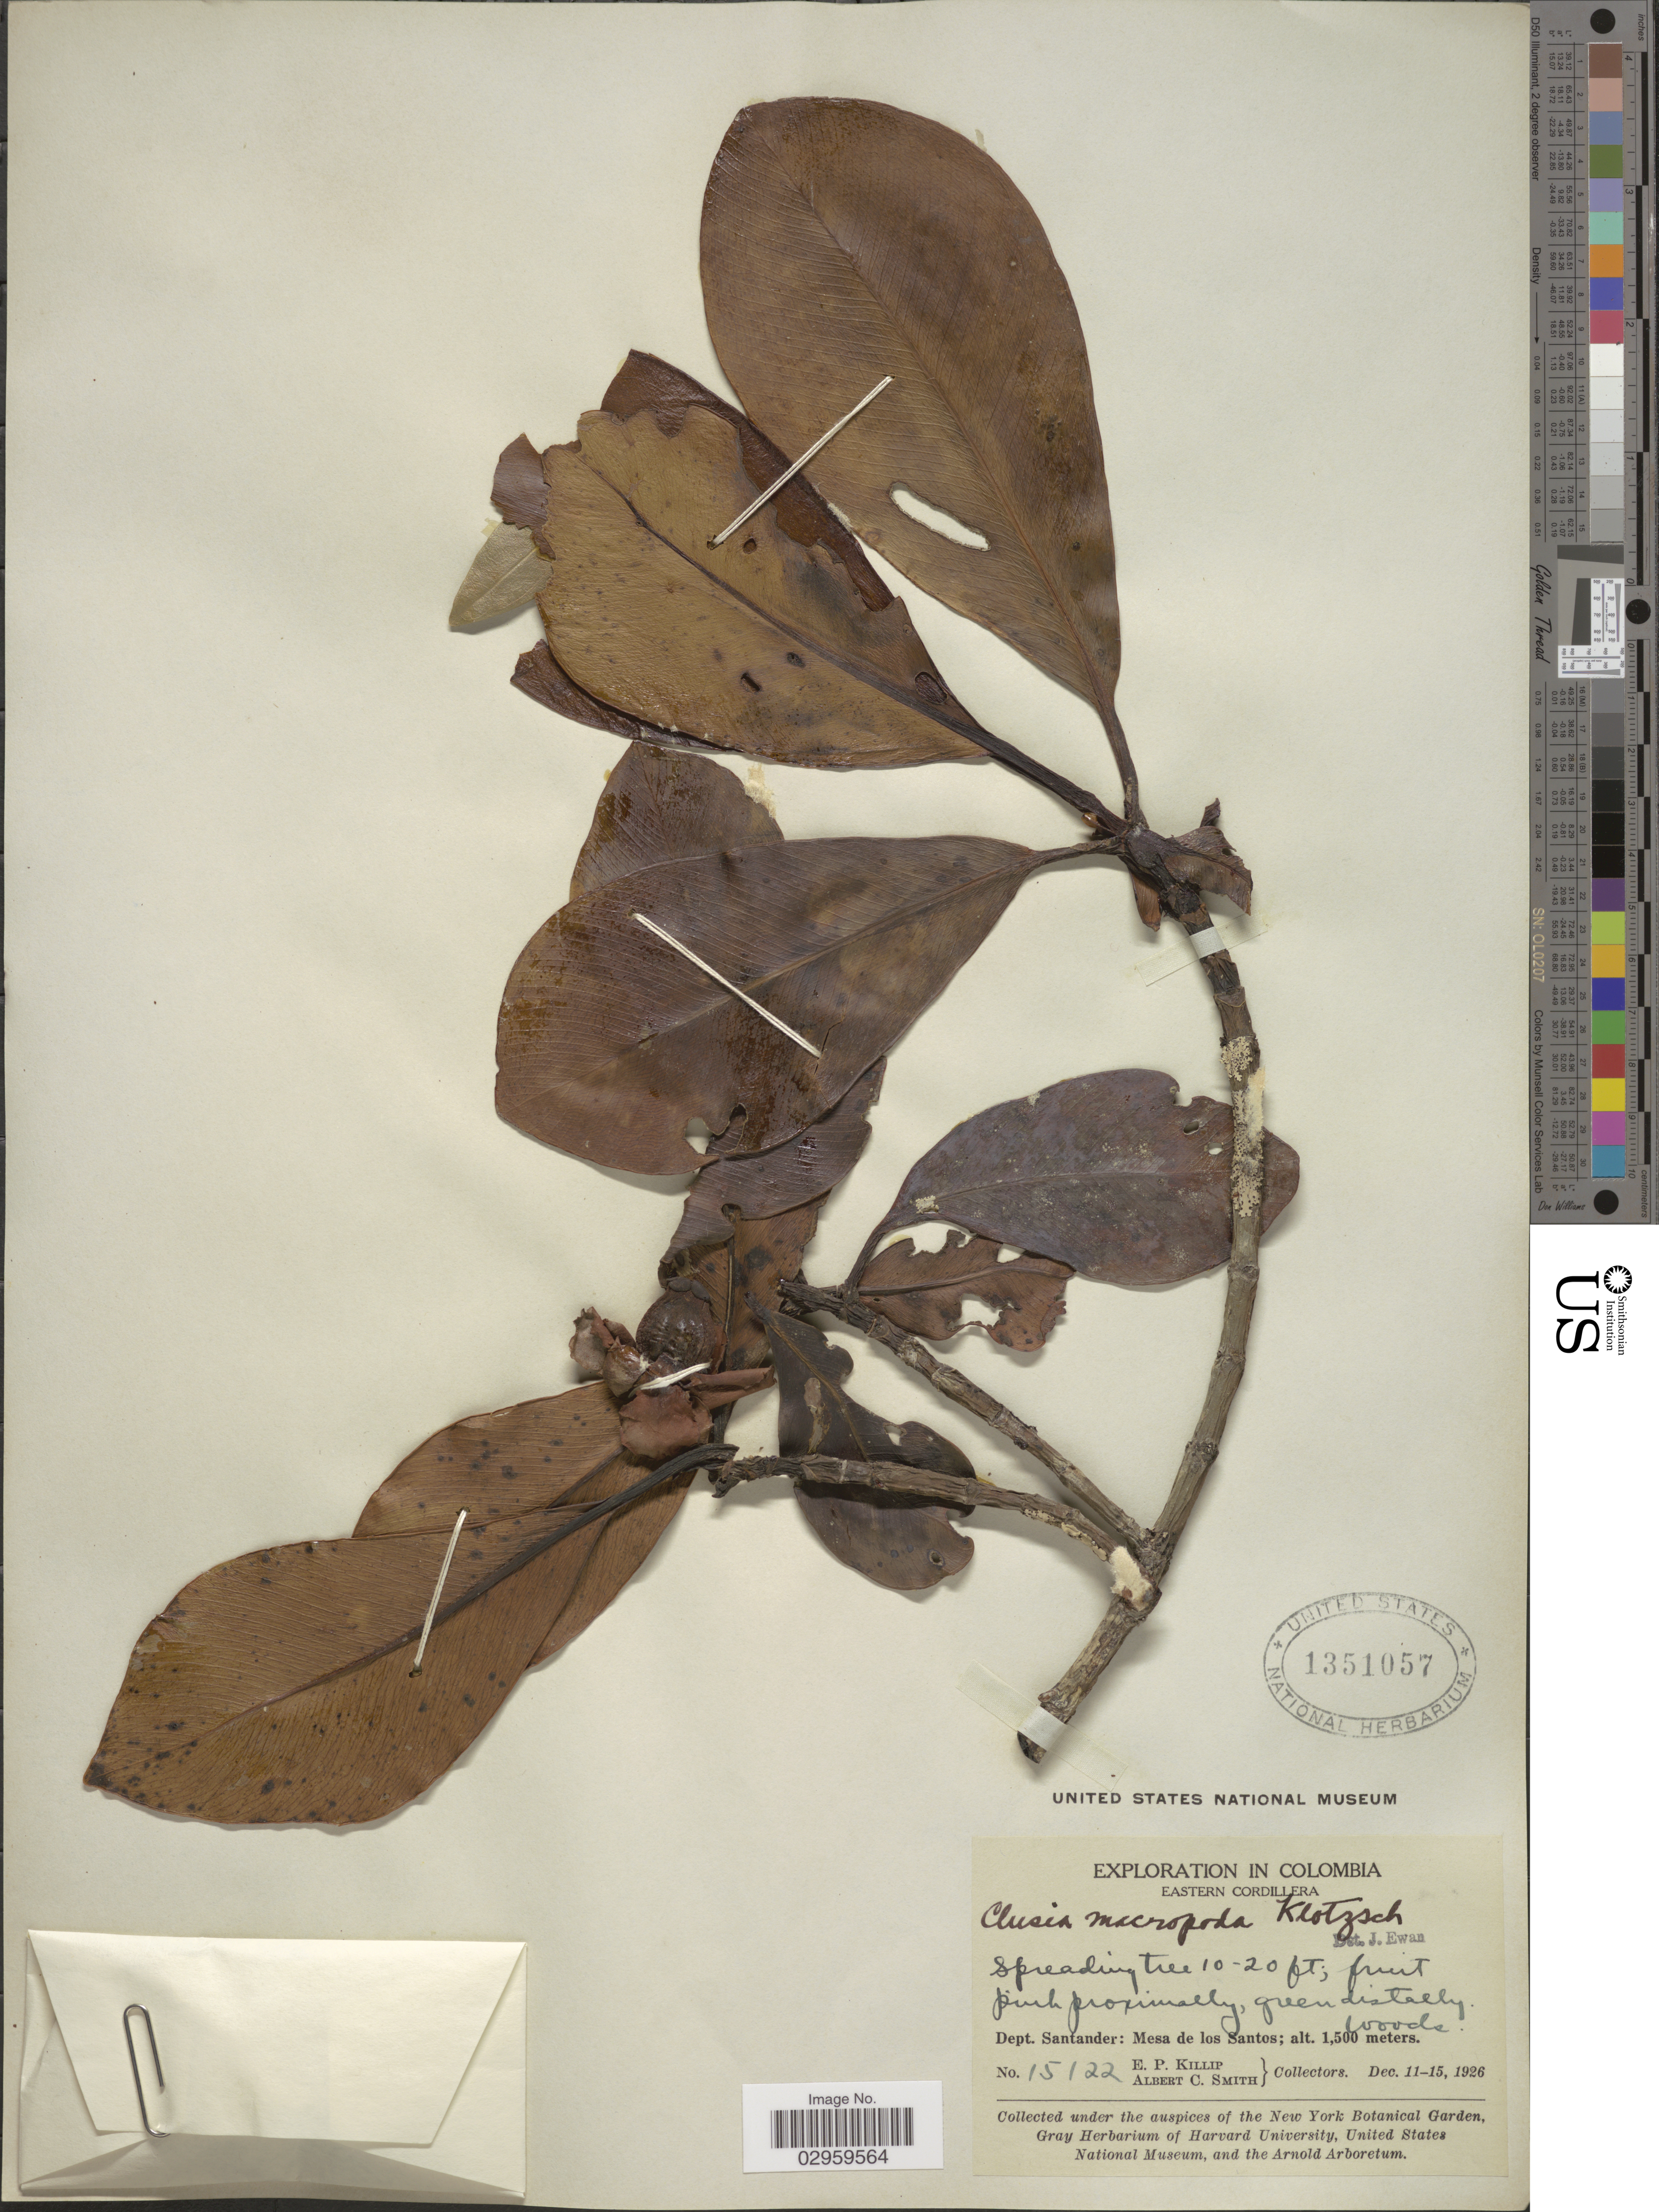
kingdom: Plantae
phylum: Tracheophyta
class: Magnoliopsida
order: Malpighiales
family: Clusiaceae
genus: Clusia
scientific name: Clusia maguireana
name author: Pipoly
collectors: E. P. Killip & A. C. Smith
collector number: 15122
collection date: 1926-12-11/1926-12-15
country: Colombia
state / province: Santander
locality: Eastern Cordillera. Dept. Santander: Mesa de los Santos.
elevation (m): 1500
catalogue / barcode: US 1351057